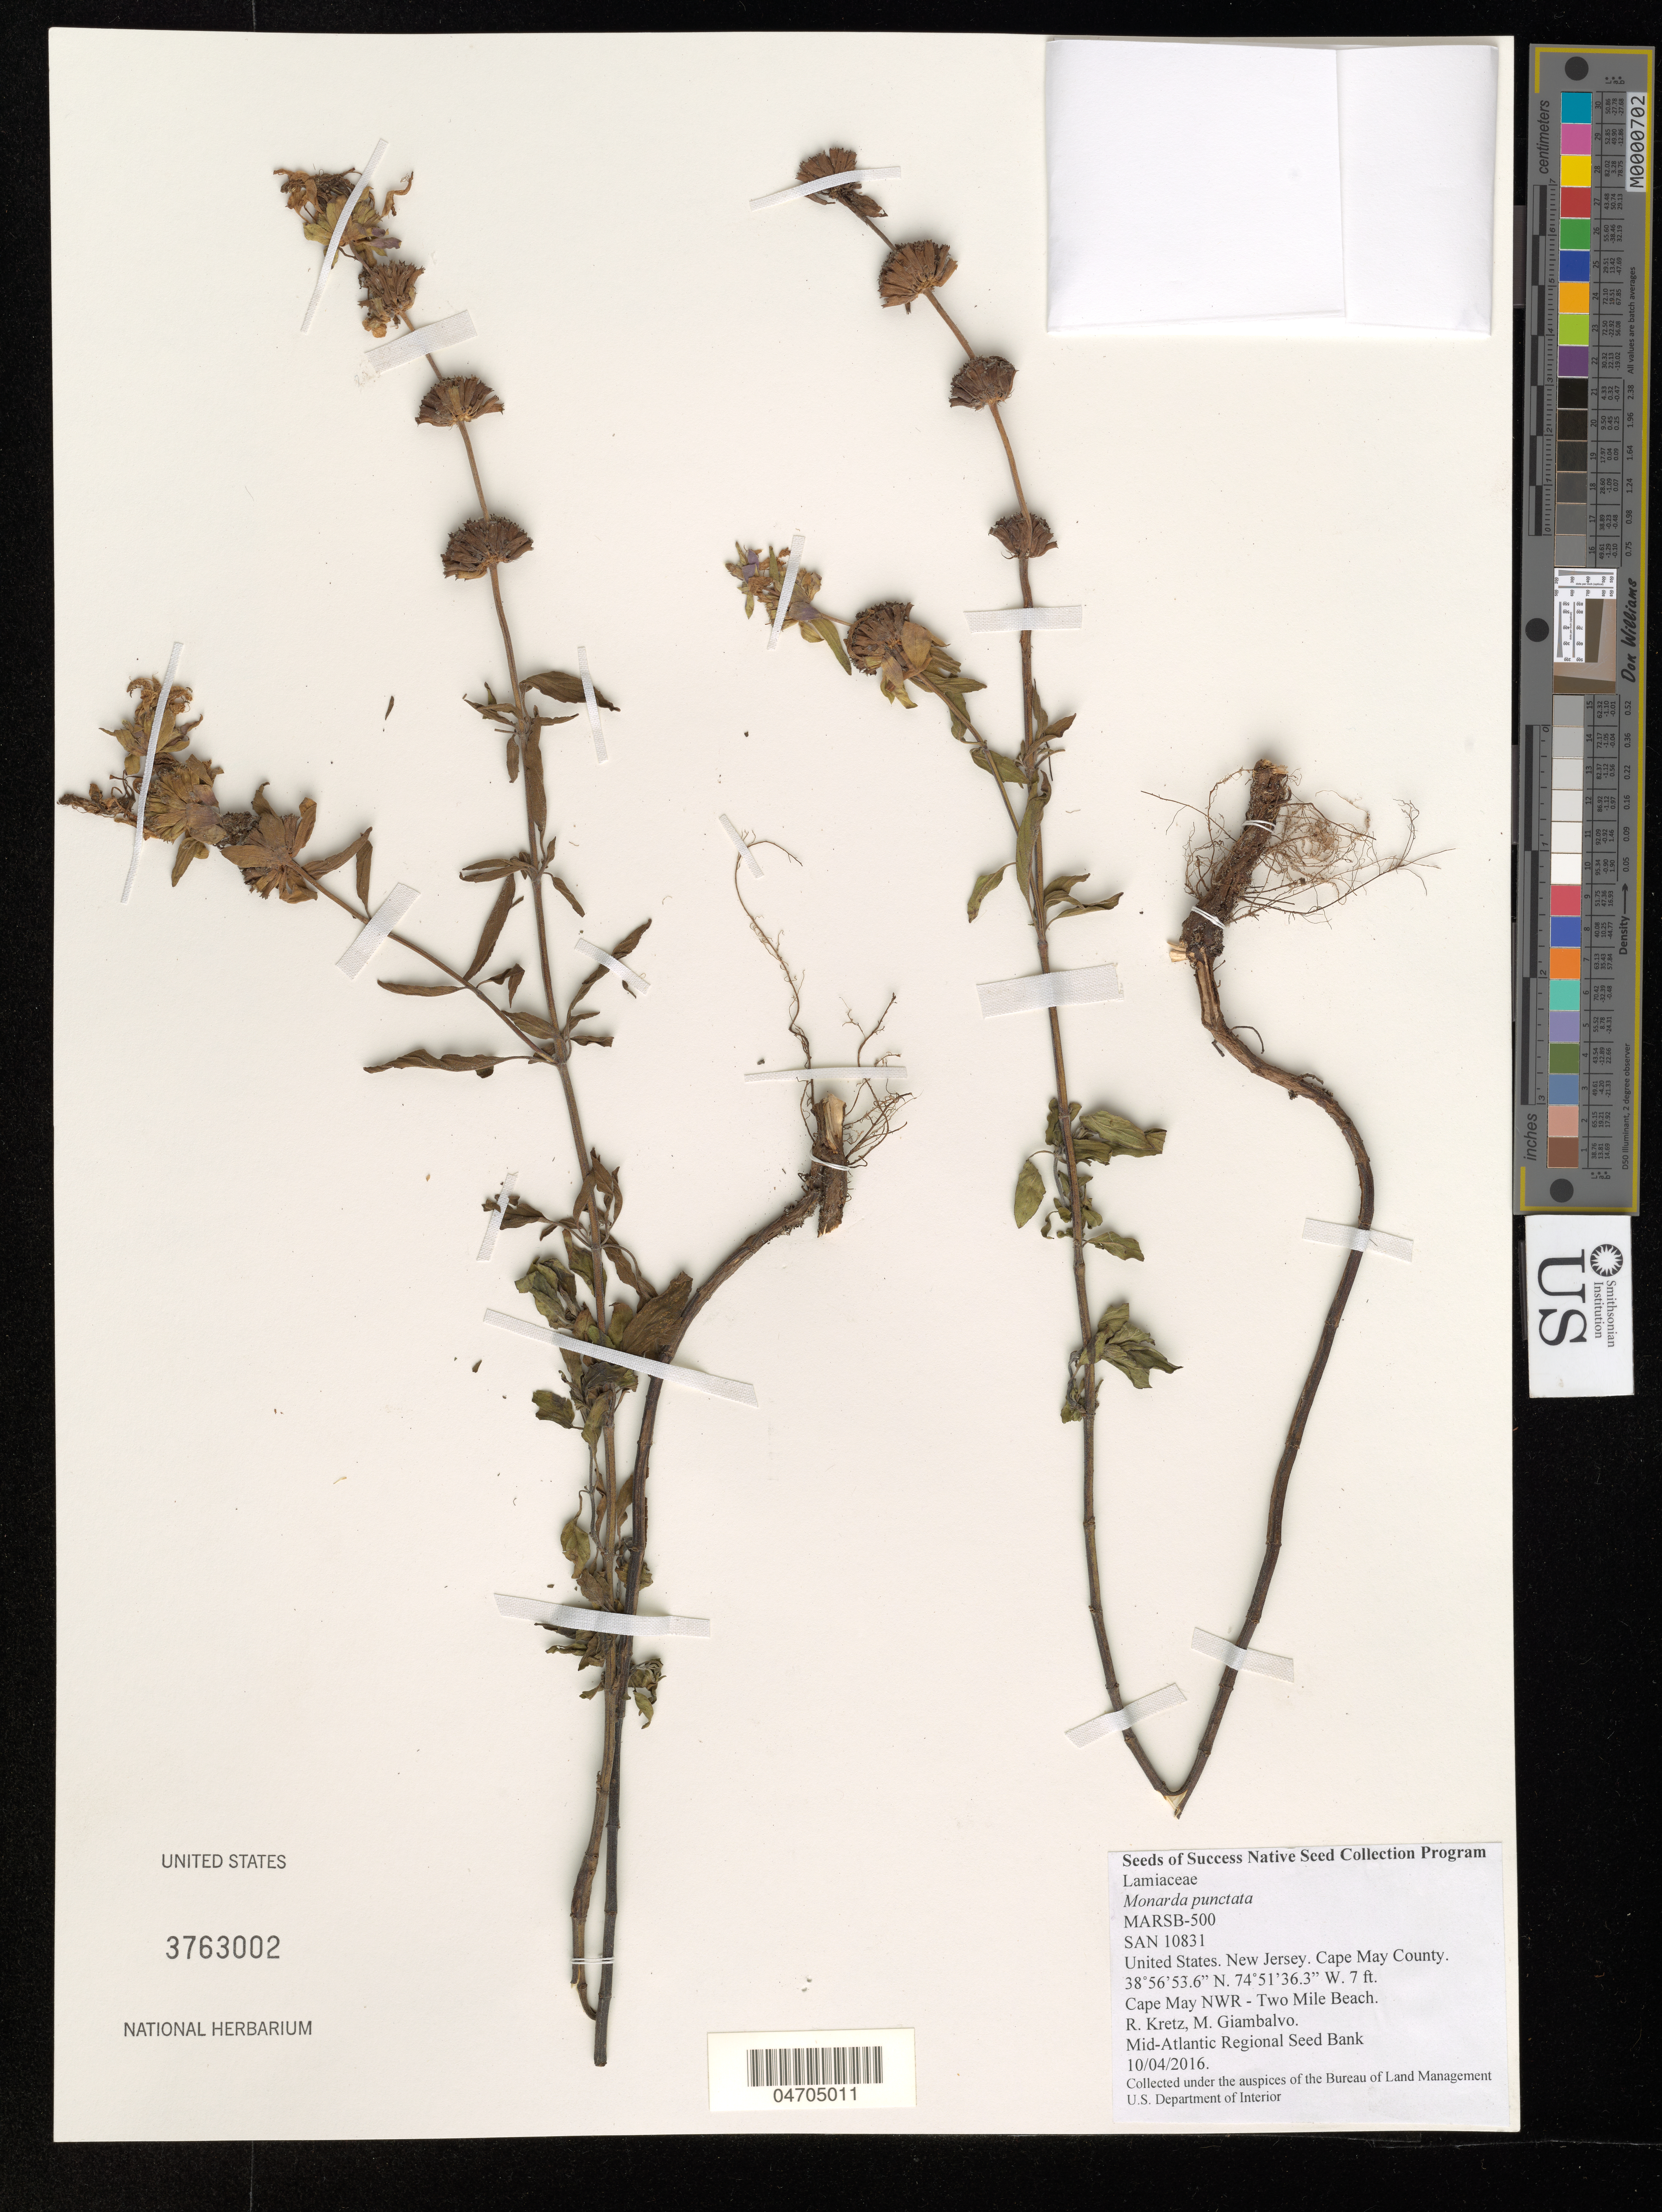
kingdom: Plantae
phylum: Tracheophyta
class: Magnoliopsida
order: Lamiales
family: Lamiaceae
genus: Monarda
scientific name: Monarda punctata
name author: L.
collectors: R. Kretz & M. Giambalvo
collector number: MARSB-500/SAN10831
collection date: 2016-10-04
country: United States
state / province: New Jersey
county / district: Cape May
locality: Cape May County. Cape May NWR - Two Mile Beach.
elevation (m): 2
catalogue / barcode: US 3763002